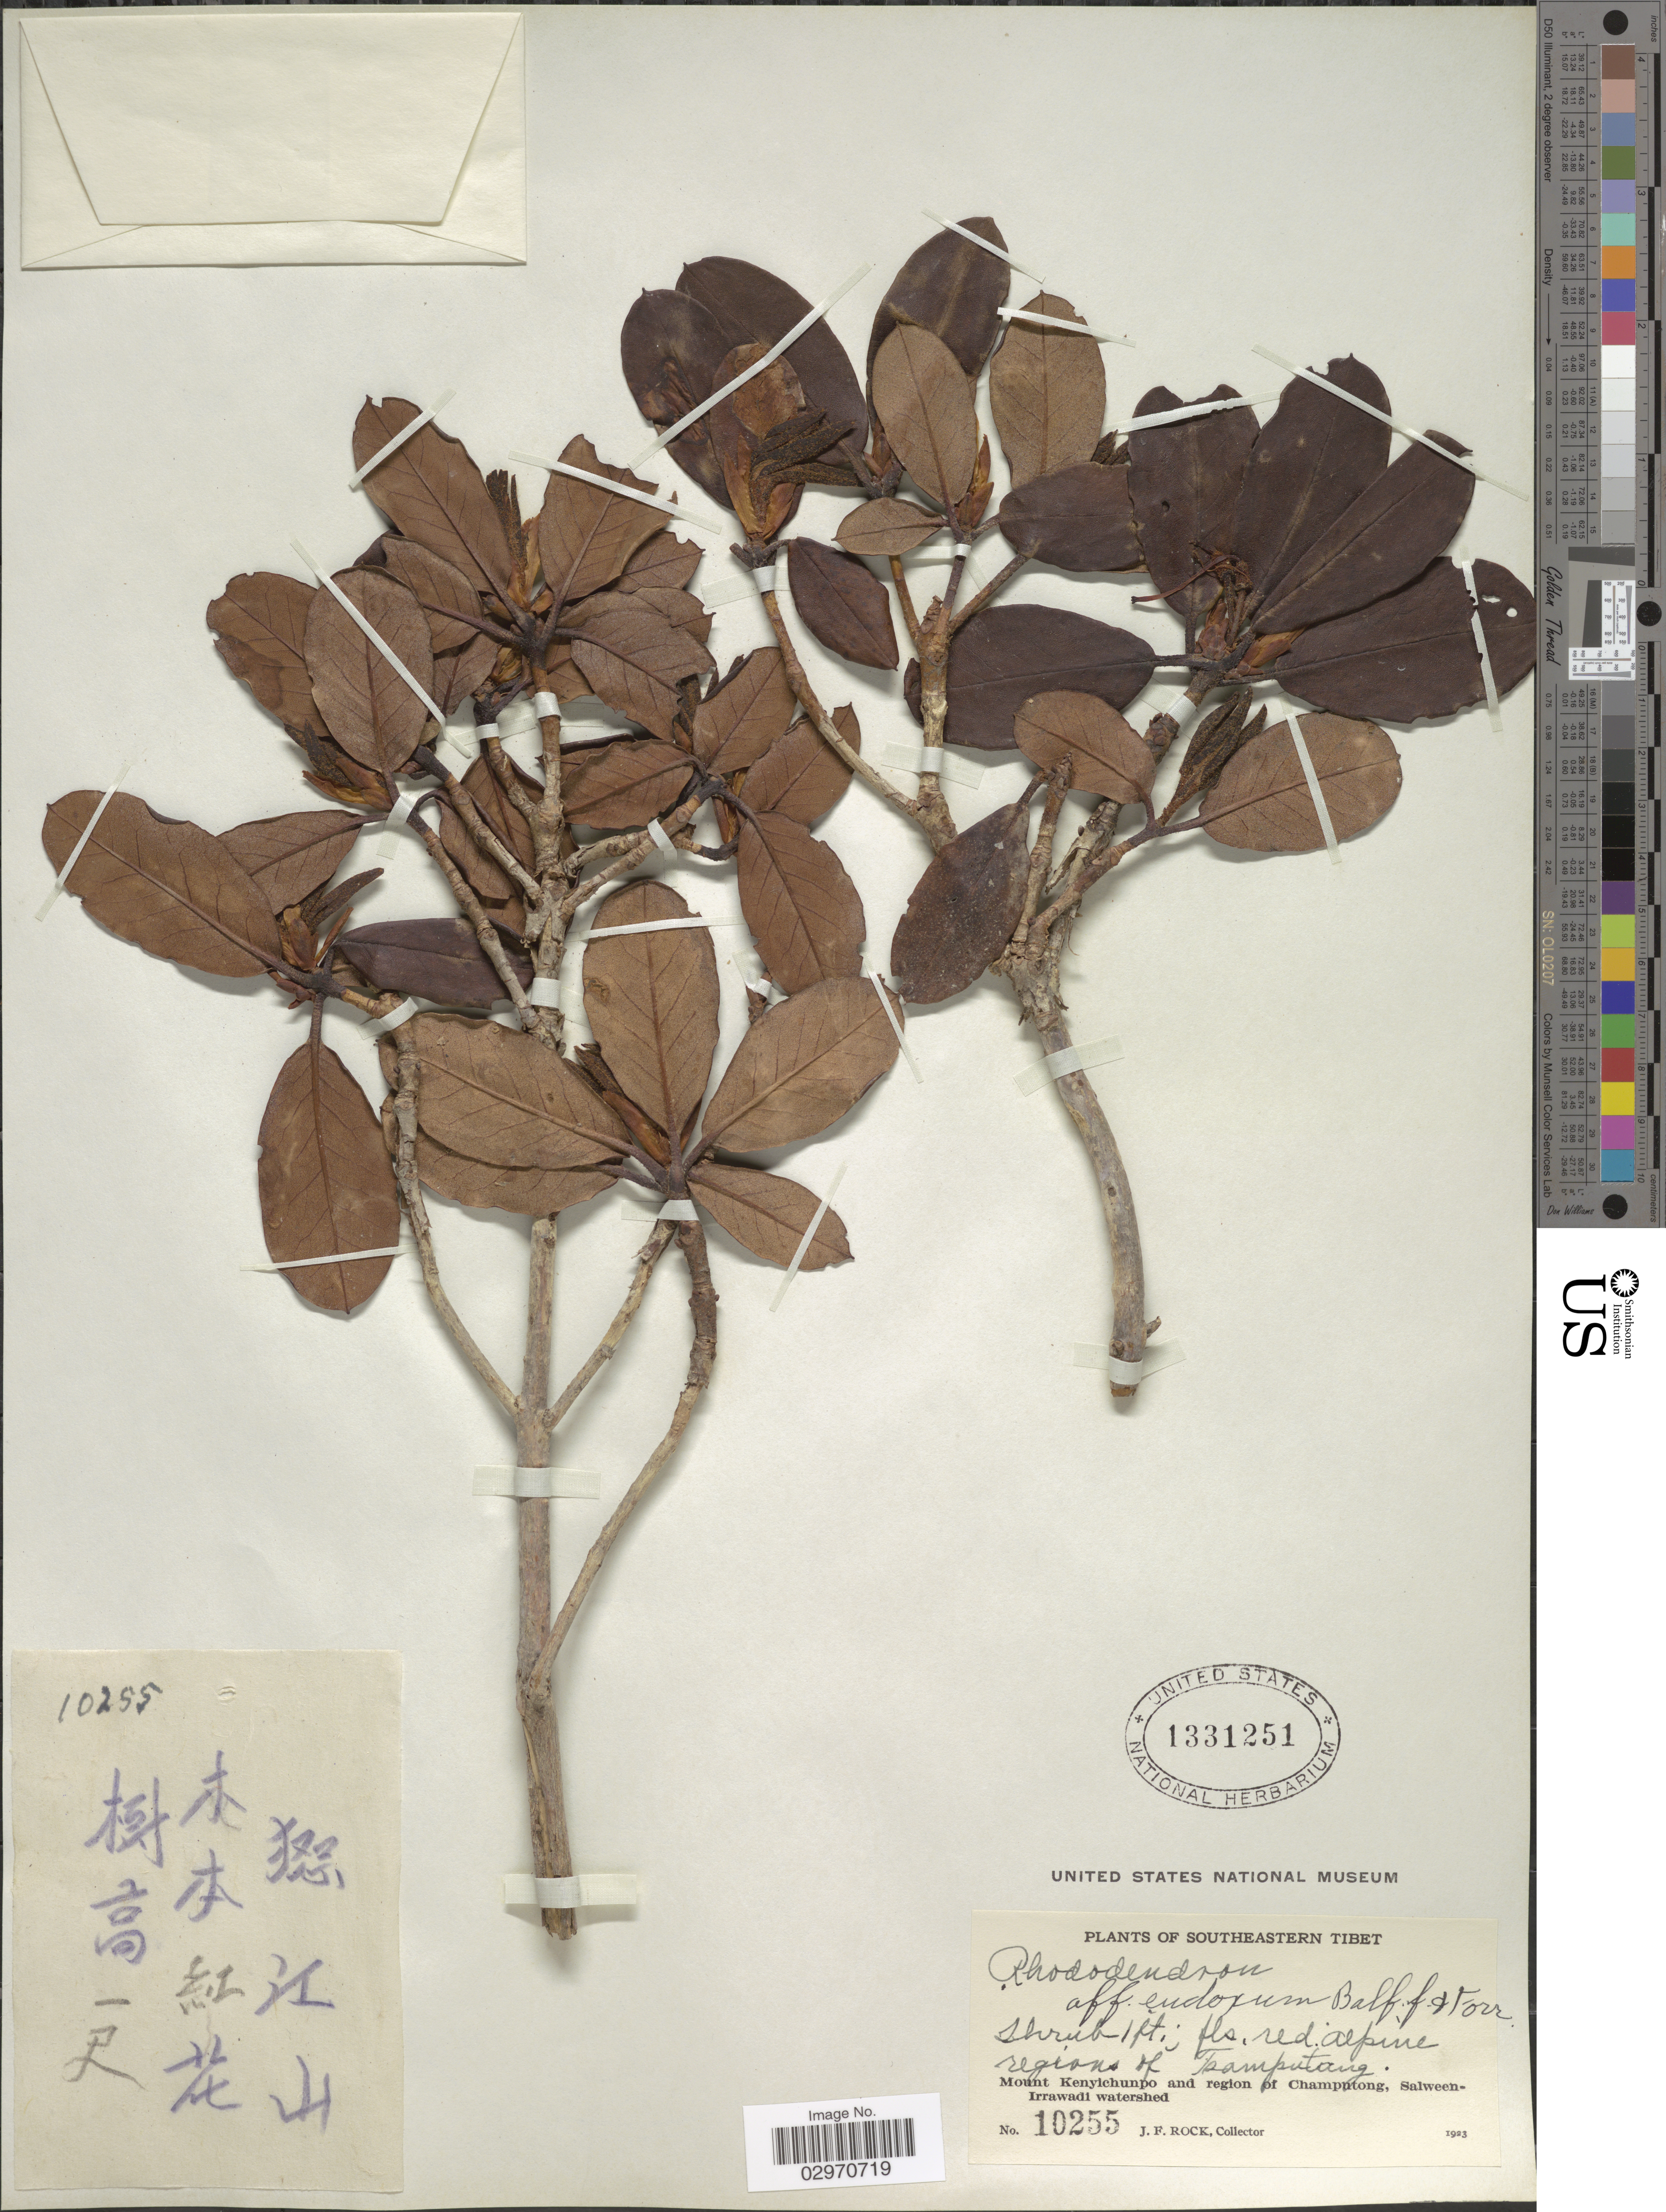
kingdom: Plantae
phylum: Tracheophyta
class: Magnoliopsida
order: Ericales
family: Ericaceae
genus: Rhododendron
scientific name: Rhododendron eudoxum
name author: Balf. f. & Forrest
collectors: J. Rock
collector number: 10255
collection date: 1923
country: China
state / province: Xizang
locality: Southeastern Tibet, alpine regions of Tsamputang. Mount Kenyichunpo and region of Champutong, Salween-Irrawadi watershed.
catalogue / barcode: US 1331251